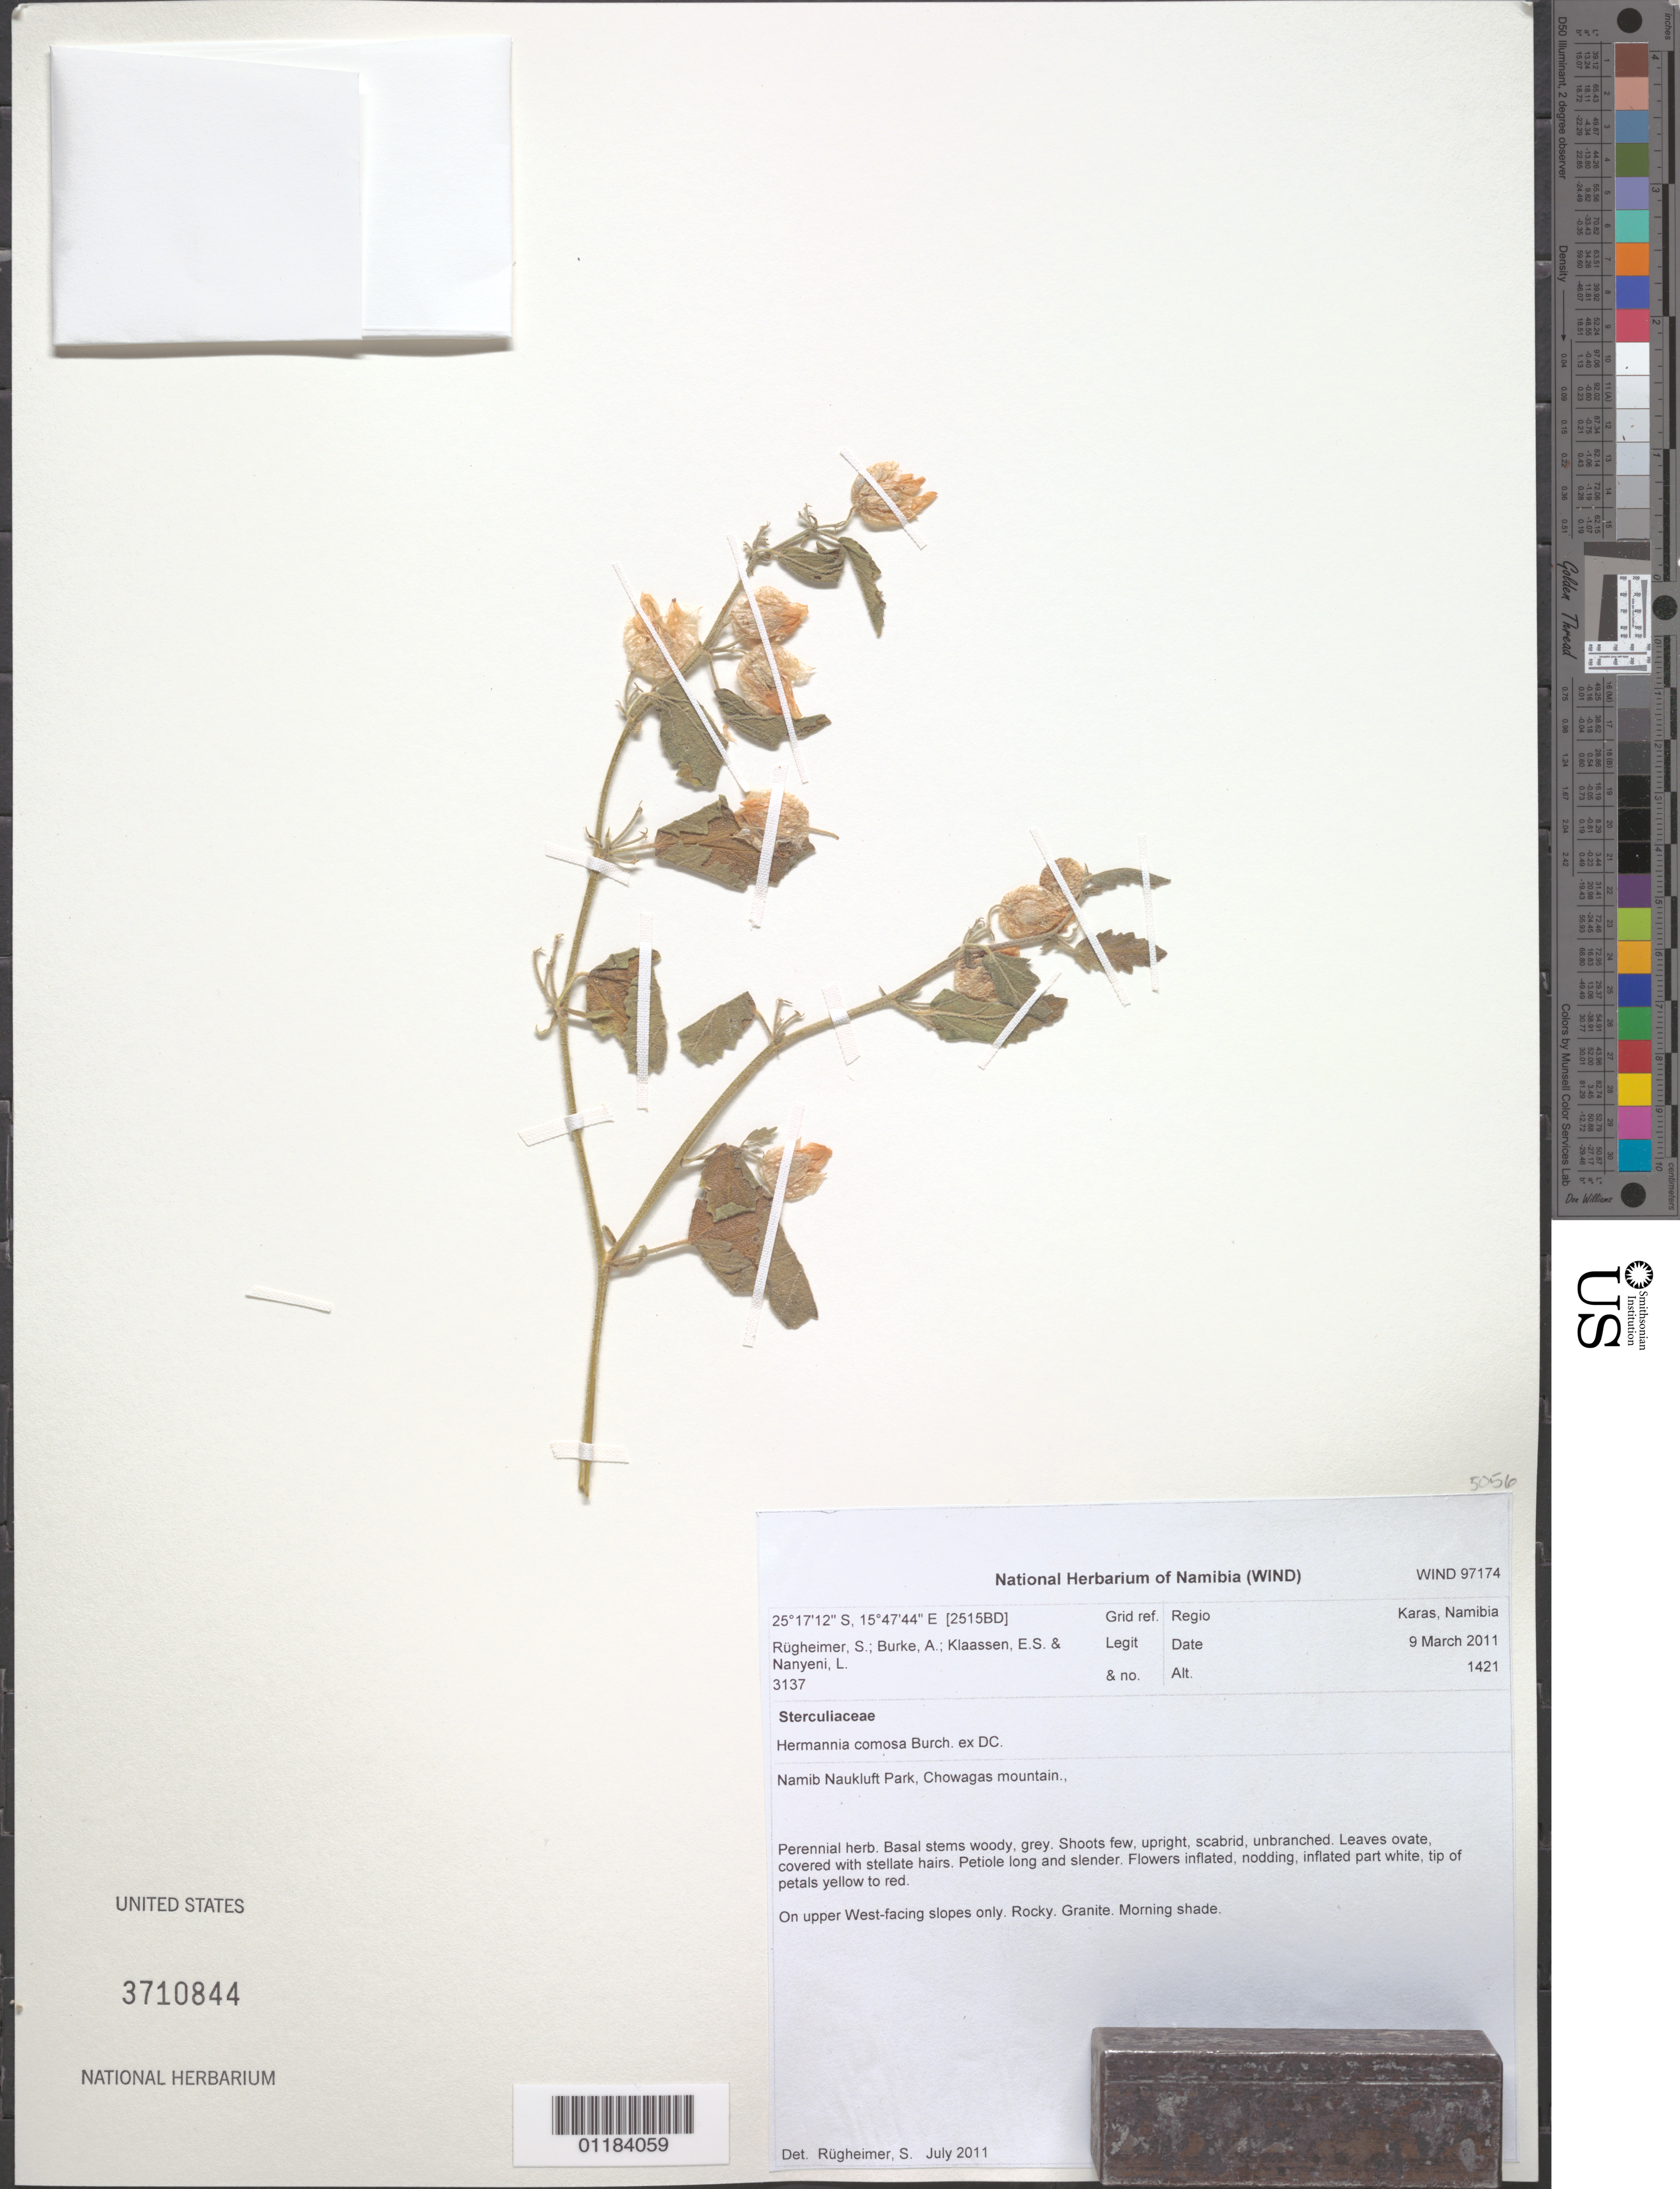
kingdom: Plantae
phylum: Tracheophyta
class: Magnoliopsida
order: Malvales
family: Malvaceae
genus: Hermannia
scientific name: Hermannia comosa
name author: ex DC.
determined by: Rugheimer, S.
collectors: S. Rugheimer, A. Burke, E. S. Klaassen & L. Nanyeni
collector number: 3137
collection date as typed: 9 Mar 2011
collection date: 2011-03-09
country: Namibia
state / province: Karas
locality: Namib Naukluft Park, Chowagas mountain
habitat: on upper West-facing slopes only. Rocky. Granite. Morning shade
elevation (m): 1421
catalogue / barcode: US 3710844